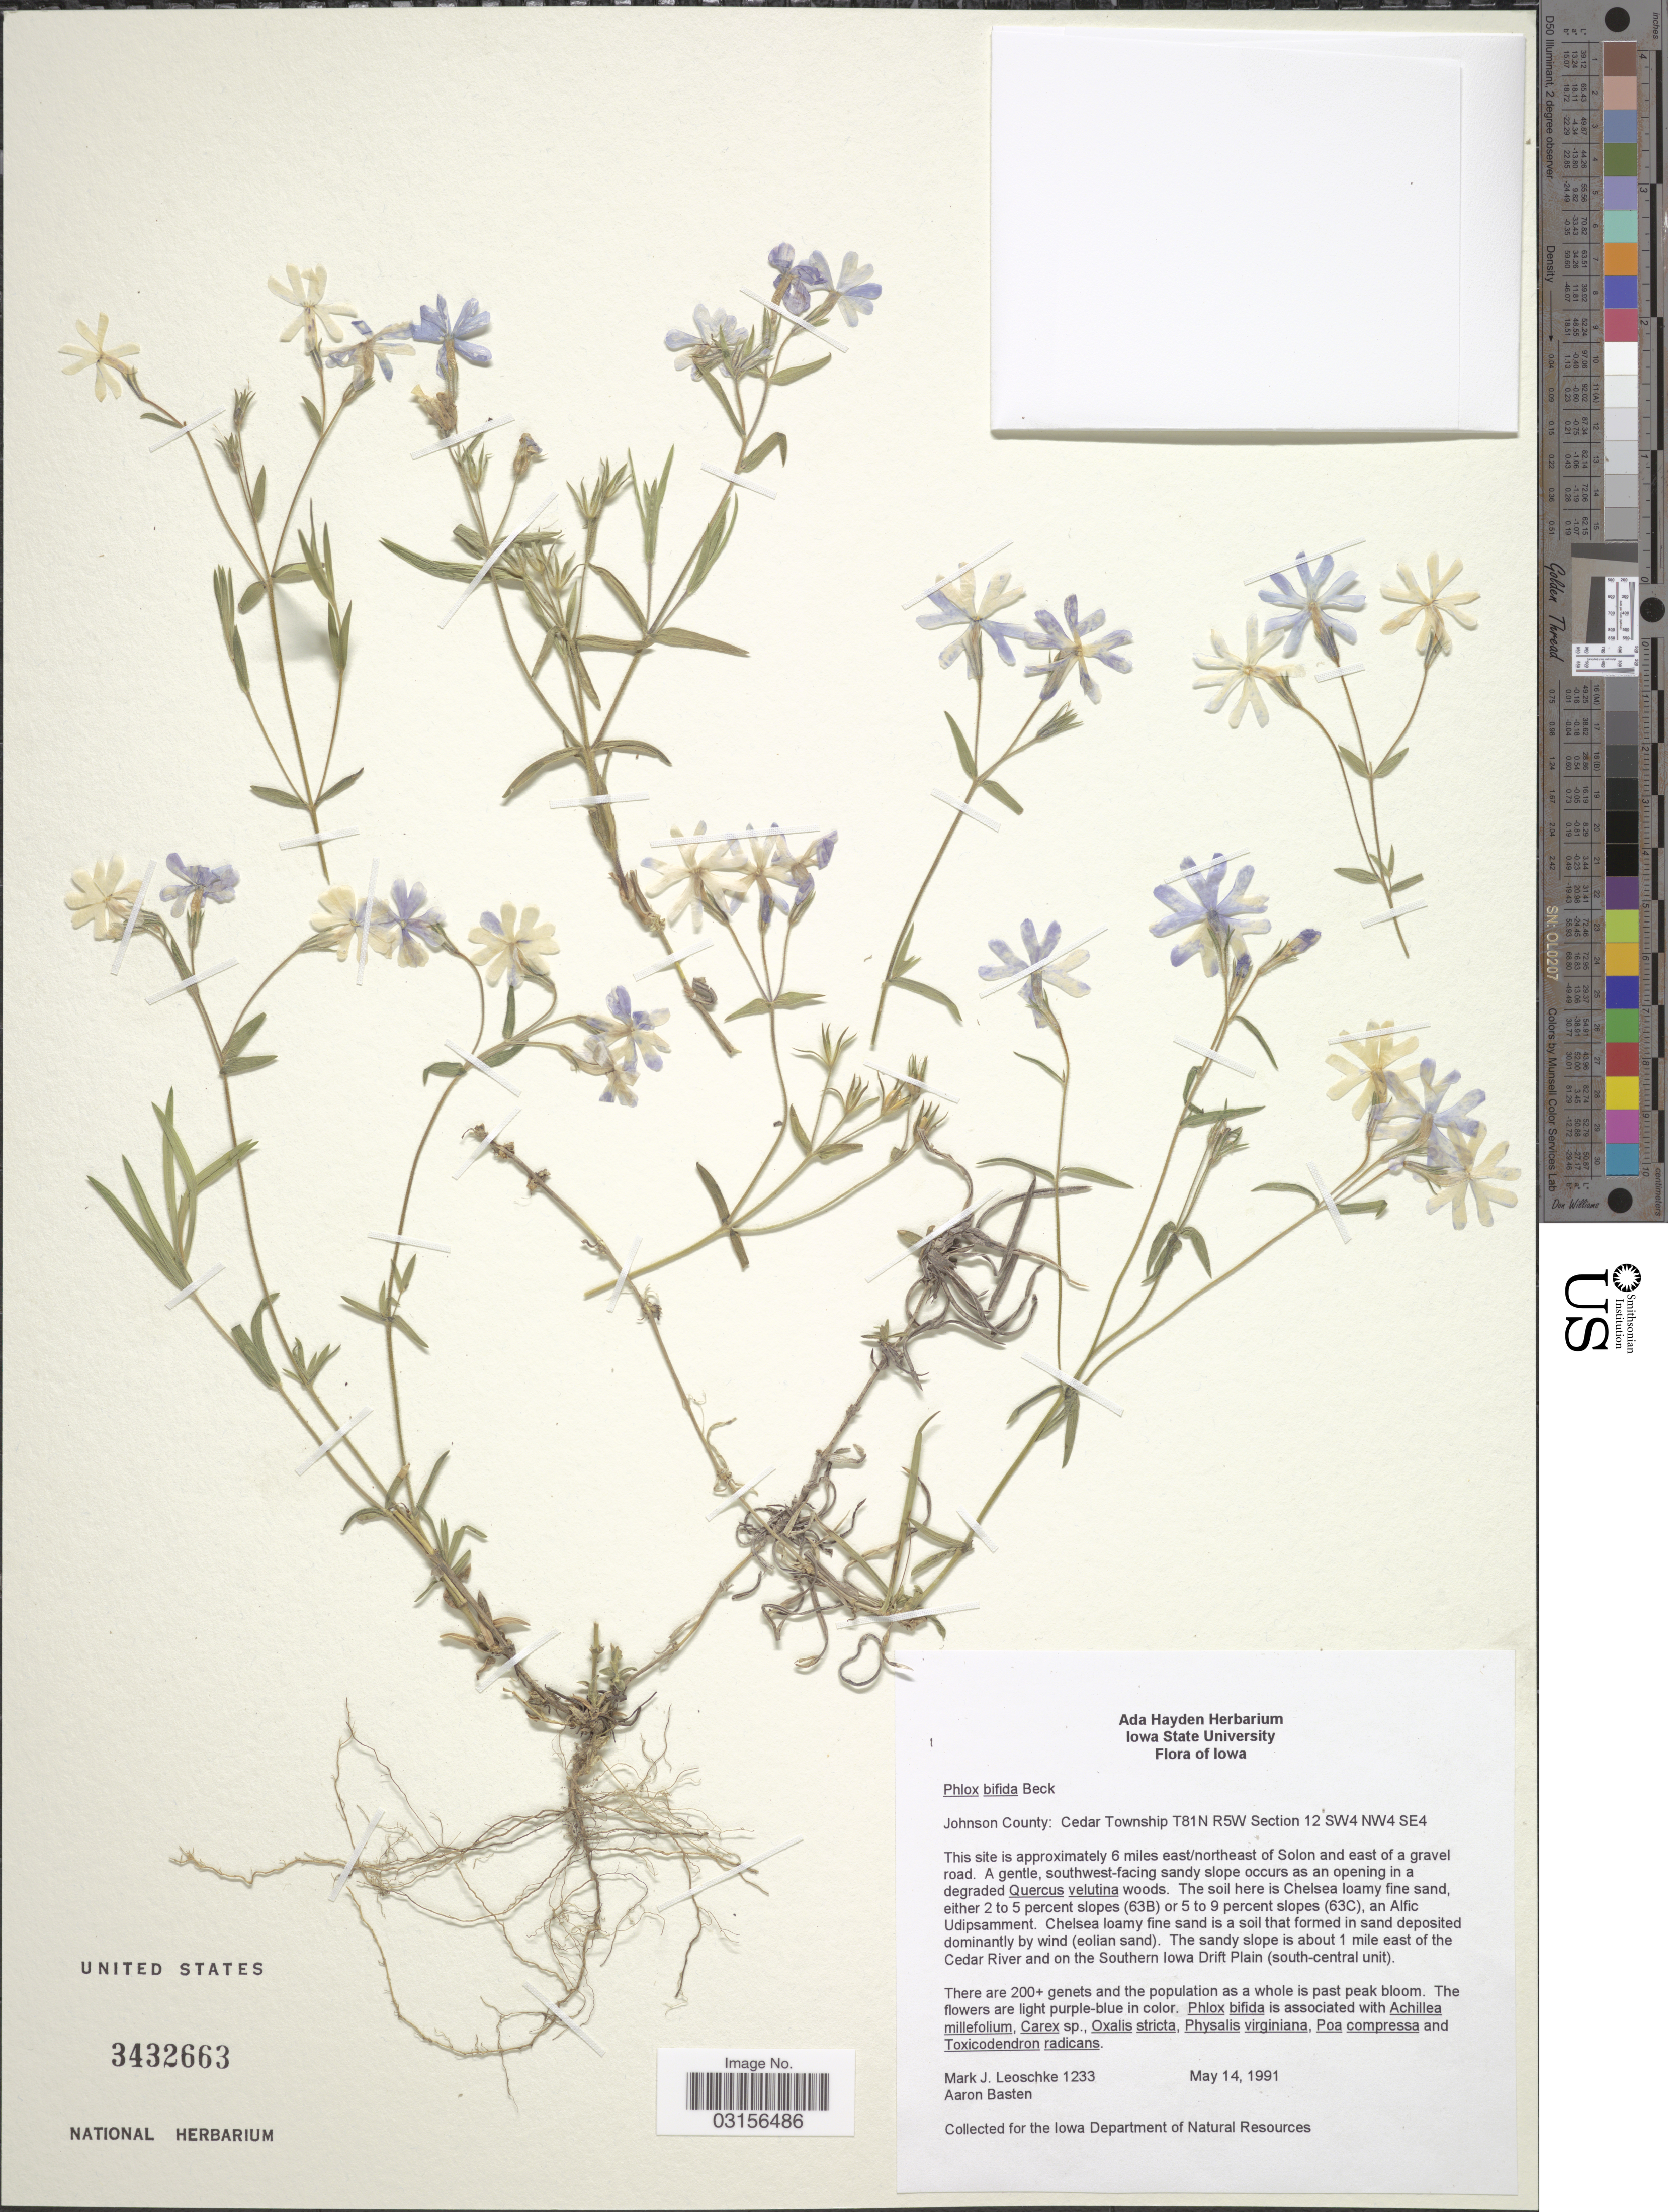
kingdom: Plantae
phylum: Tracheophyta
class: Magnoliopsida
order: Ericales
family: Polemoniaceae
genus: Phlox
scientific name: Phlox bifida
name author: L.C. Beck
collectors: M. J. Leoschke & A. Basten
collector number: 1233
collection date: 1991-05-14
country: United States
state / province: Iowa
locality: Johnson County: Cedar Township T81N R5W Section 12 SW4 NW4 SE4. This site is approximately 6 miles east/ northeast of Solon and east of a gravel road.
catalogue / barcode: US 3432663